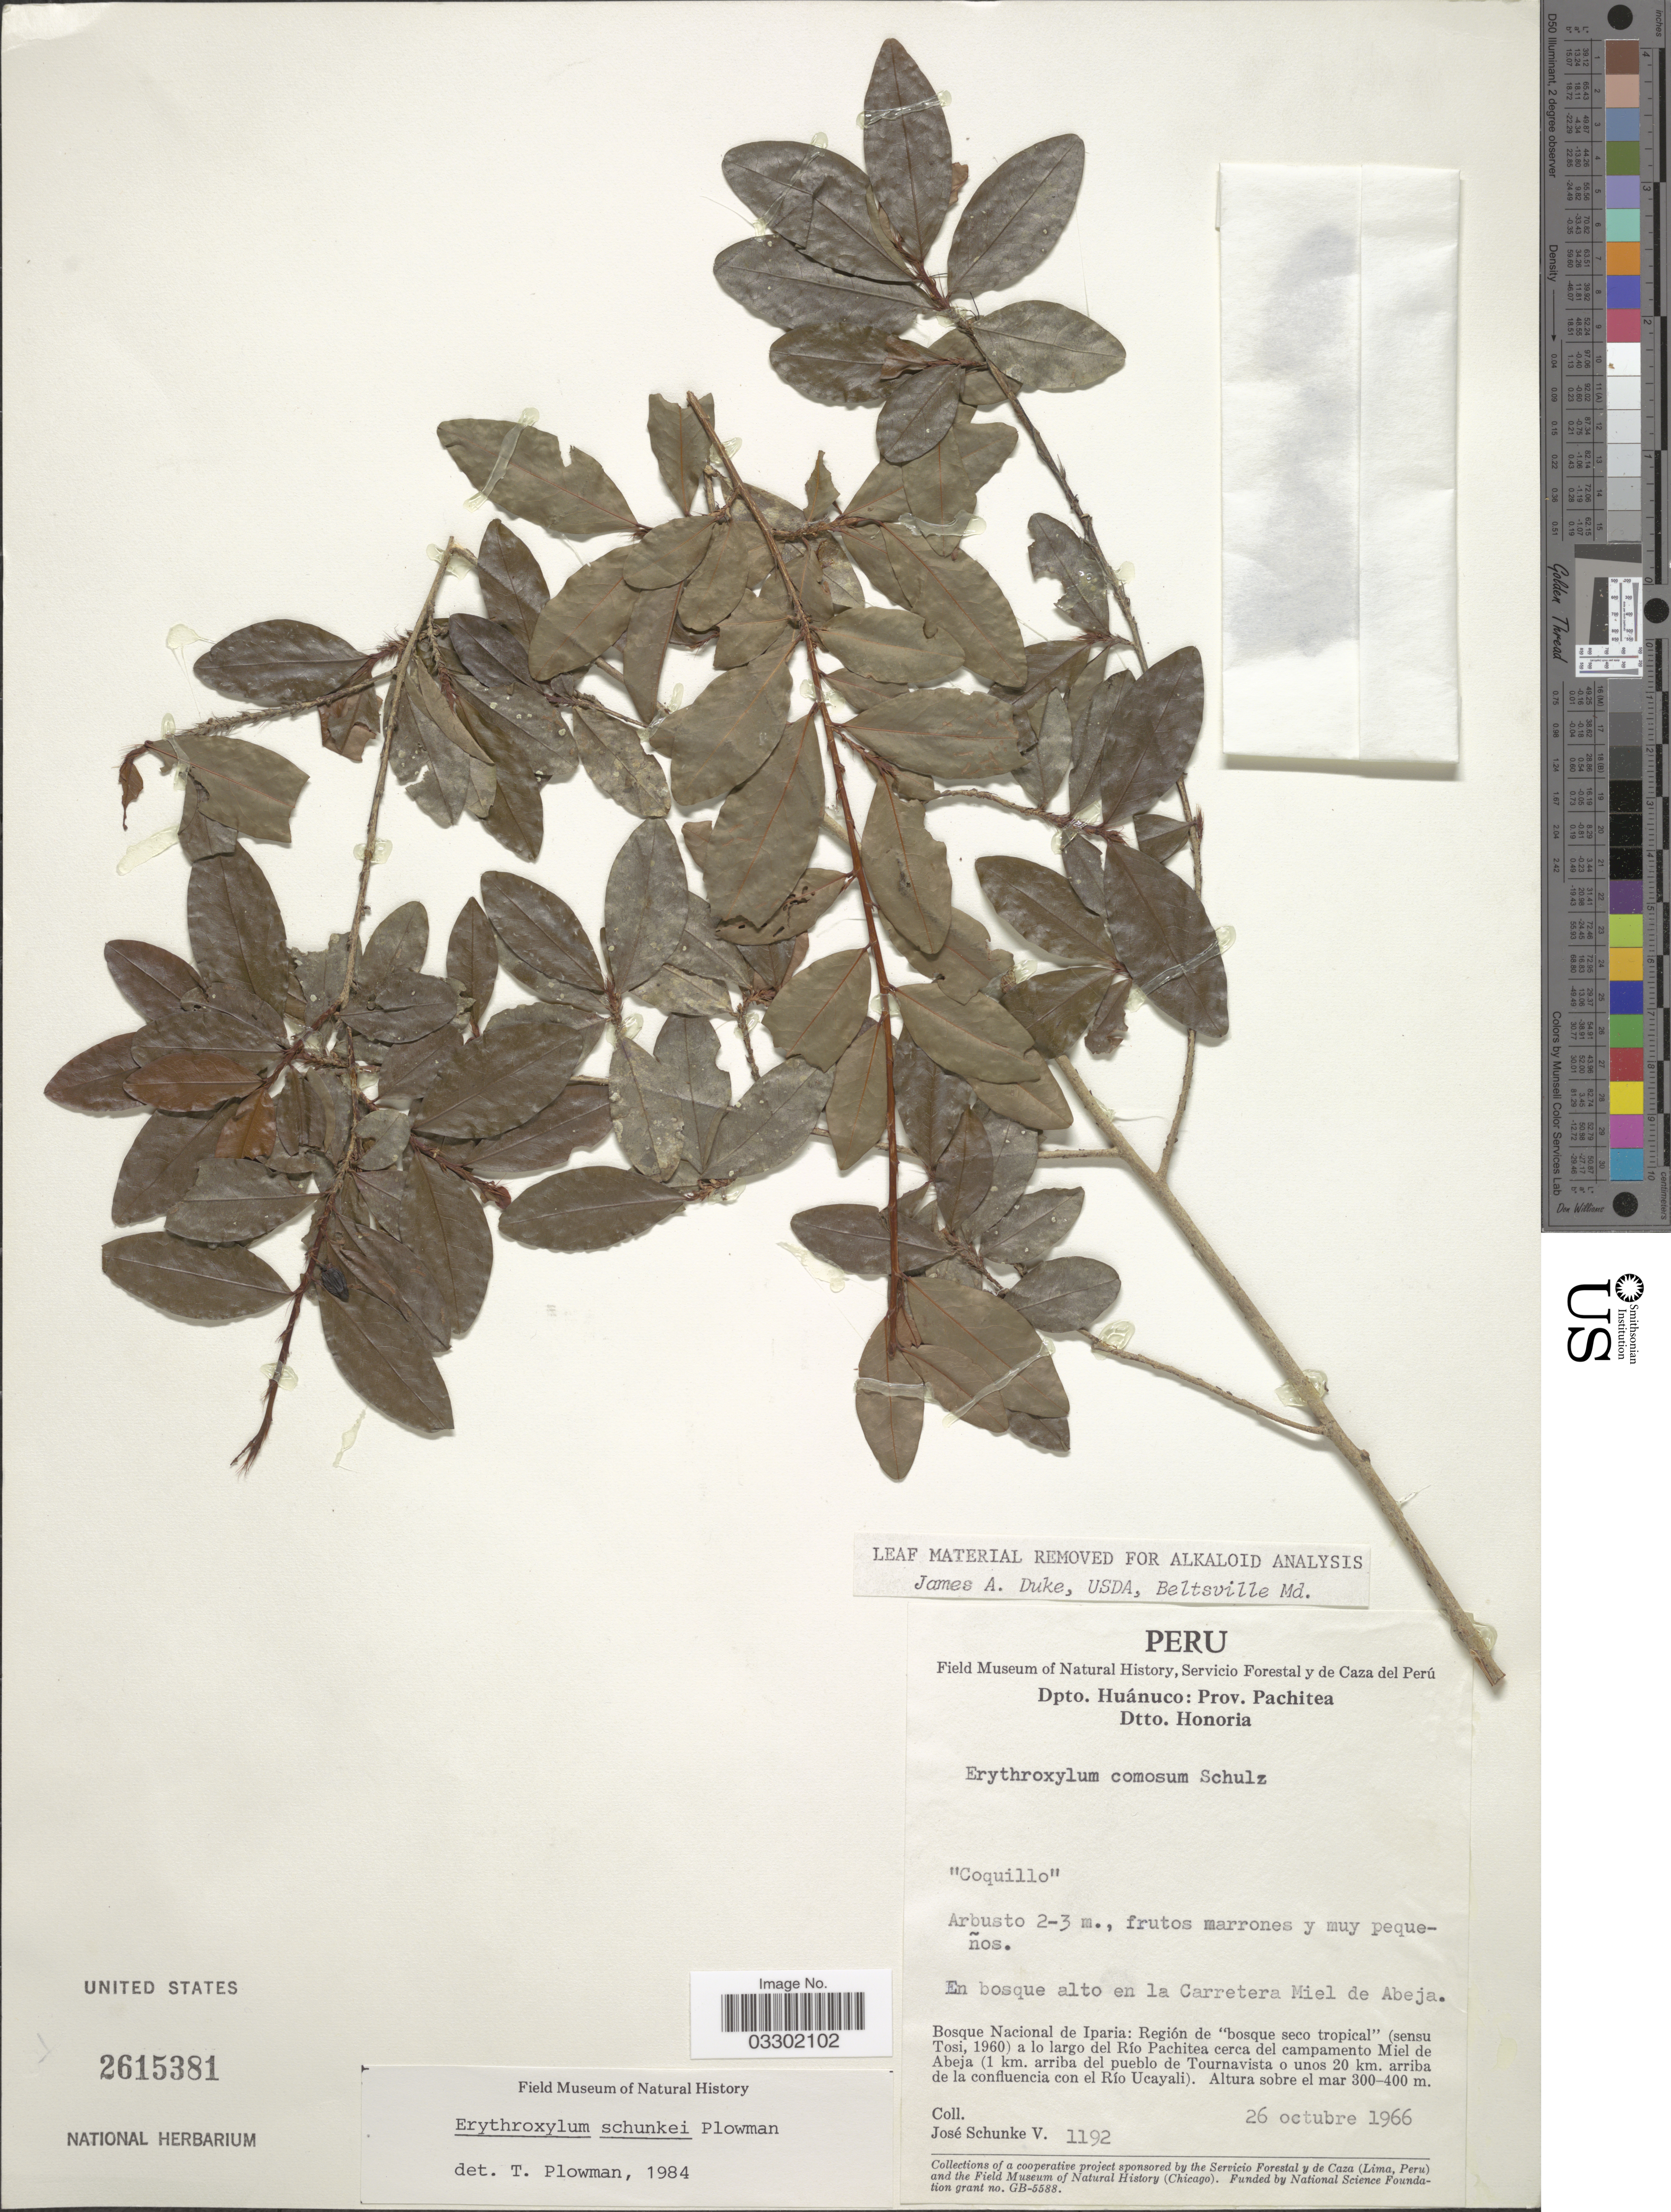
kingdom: Plantae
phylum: Tracheophyta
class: Magnoliopsida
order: Malpighiales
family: Erythroxylaceae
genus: Erythroxylum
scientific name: Erythroxylum schunkei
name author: Plowman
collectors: J. Schunke Vigo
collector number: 1192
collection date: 1966-10-26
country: Peru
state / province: Huánuco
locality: Dpto. Huánuco: Prov. Pachitea, Dtto. Honoria, En bosque alto en la Carretera Miel de Abaja. Bosque Nacional de Iparia: Región de "bosque seco tropical" (sensu Tosi, 1960) a lo largo del Río Pachitea cerca del campamento Miel de Abeja (1 km, arriba del pueblo de Tournavista o unos 20 km. arriba de la confluencia con el Río Ucayali).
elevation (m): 300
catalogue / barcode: US 2615381